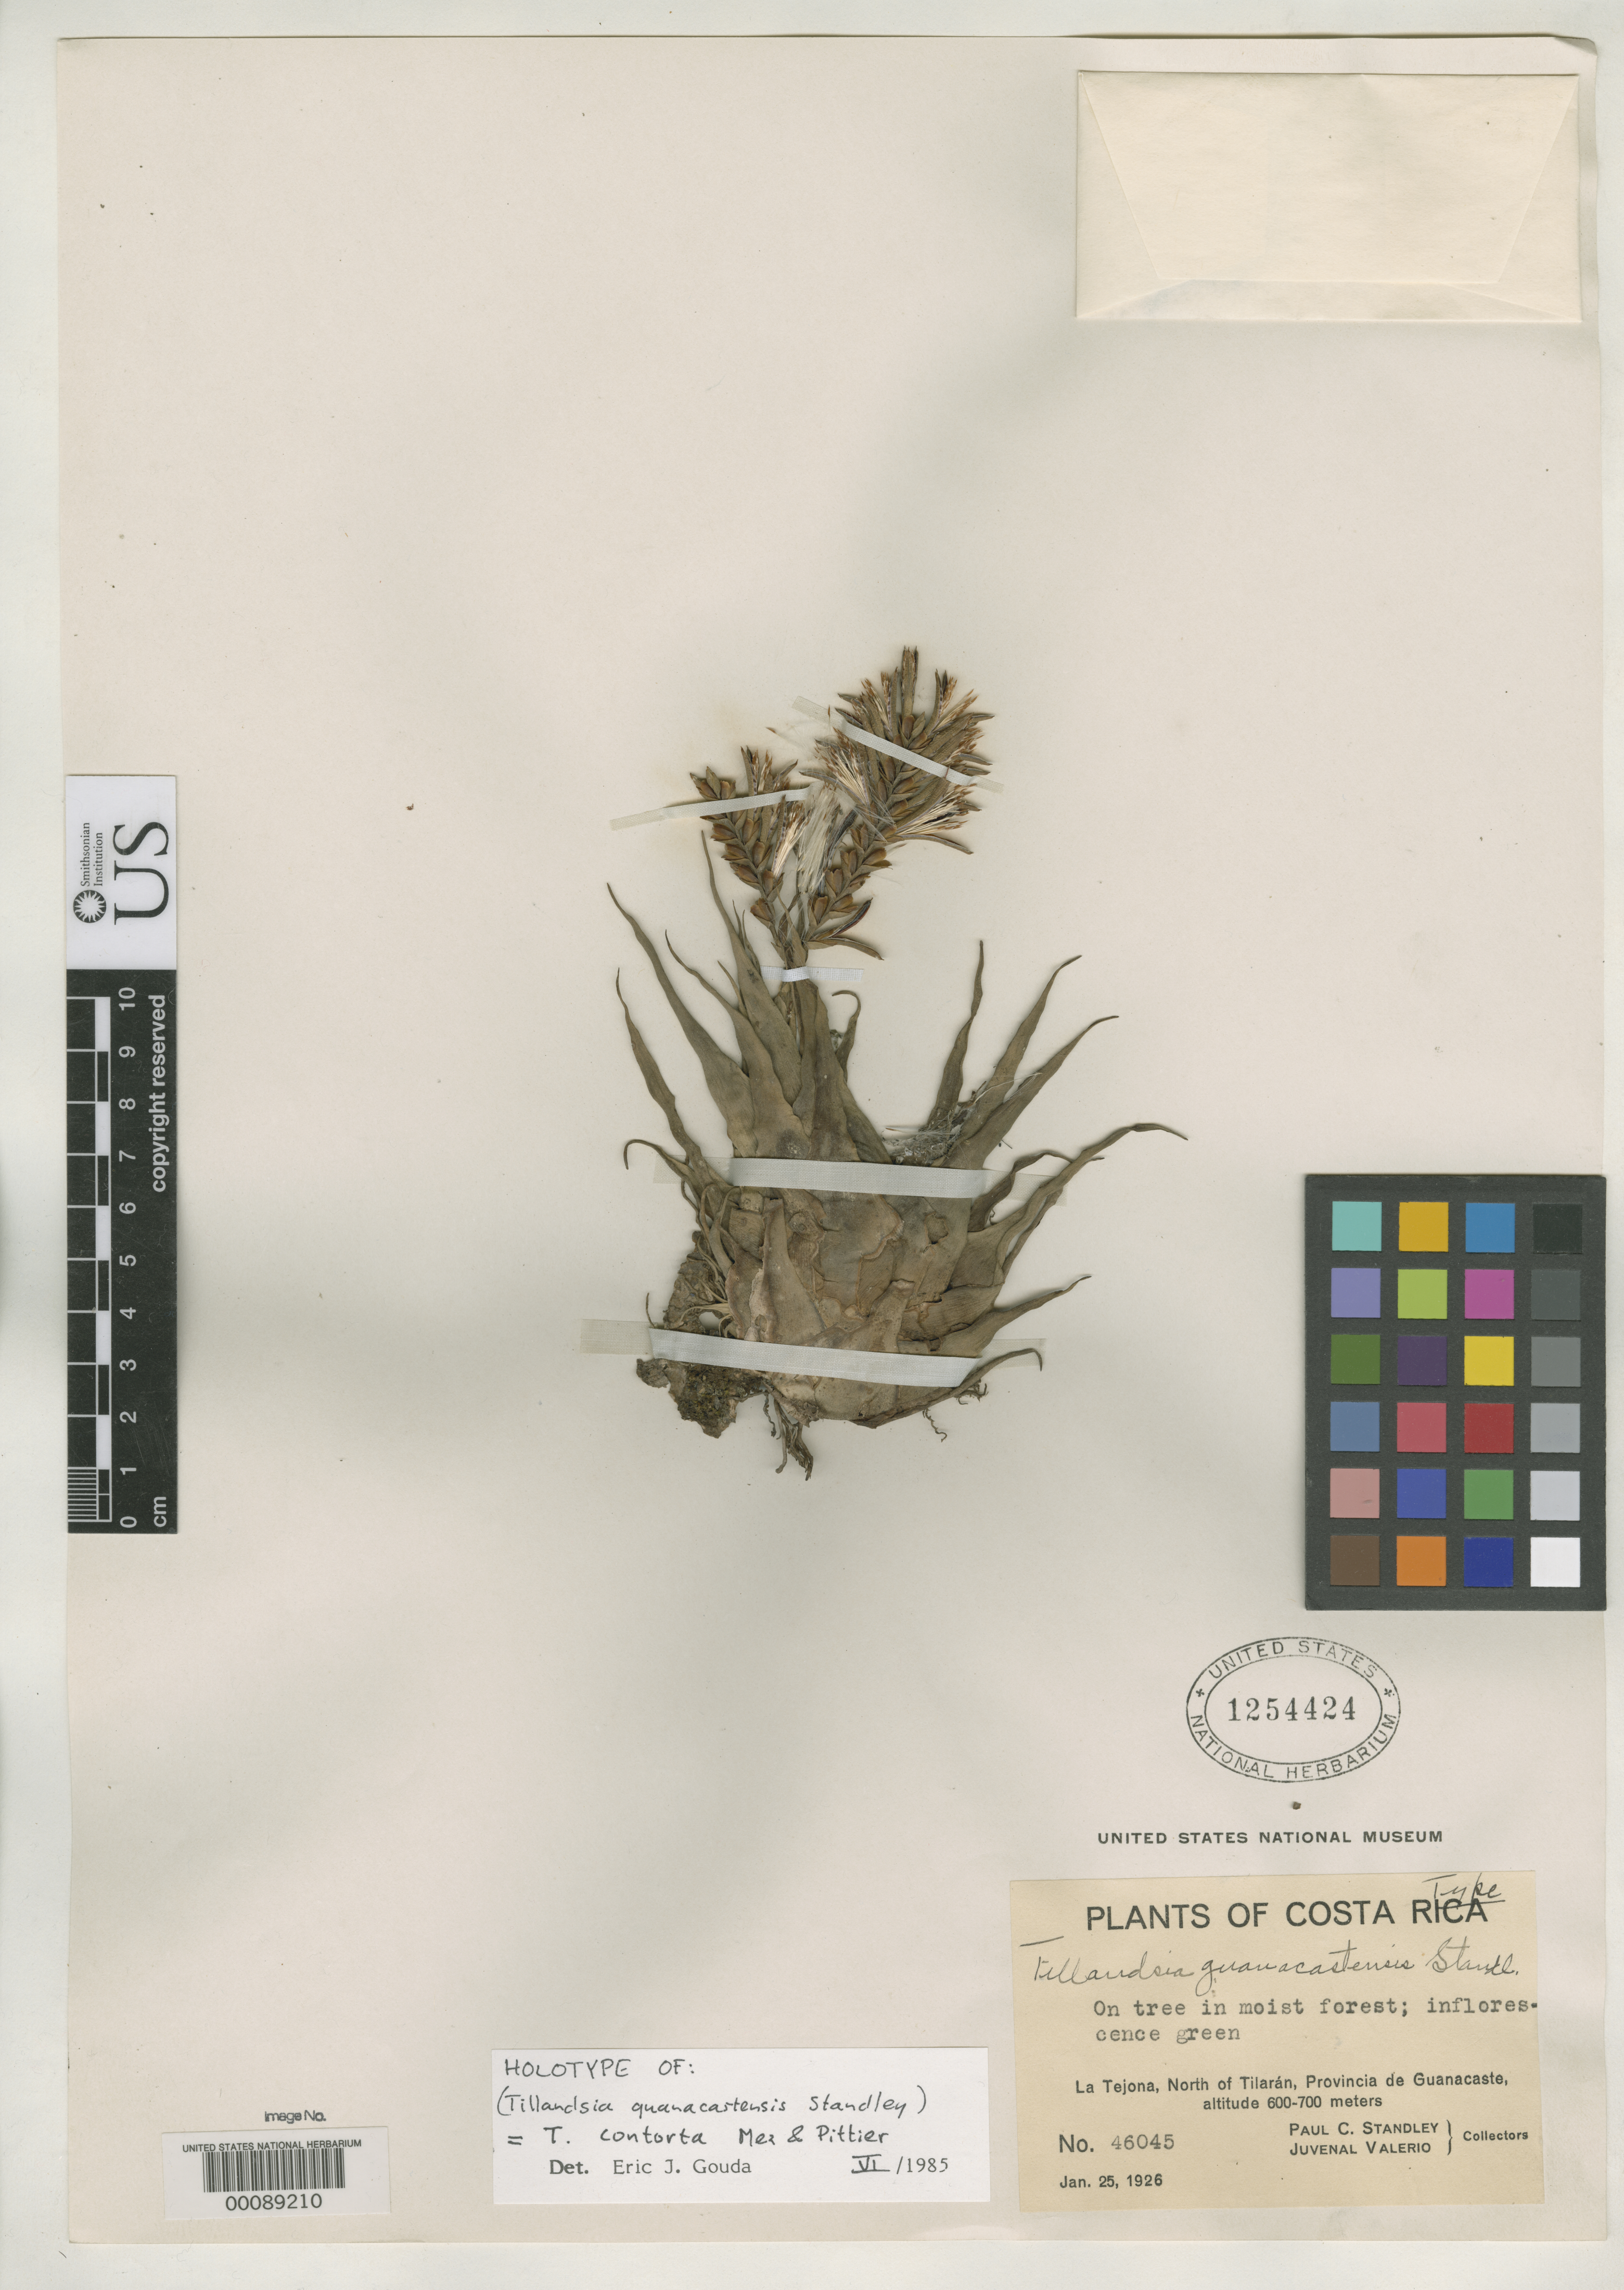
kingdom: Plantae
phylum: Tracheophyta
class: Liliopsida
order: Poales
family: Bromeliaceae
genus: Tillandsia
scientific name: Tillandsia guanacastensis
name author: Standl.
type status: Holotype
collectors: P. C. Standley & J. Valerio R.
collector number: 46045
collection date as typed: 25 Jan 1926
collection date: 1926-01-25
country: Costa Rica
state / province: Guanacaste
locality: La Tejona, N of Tilarán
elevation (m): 600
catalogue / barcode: US 1254424